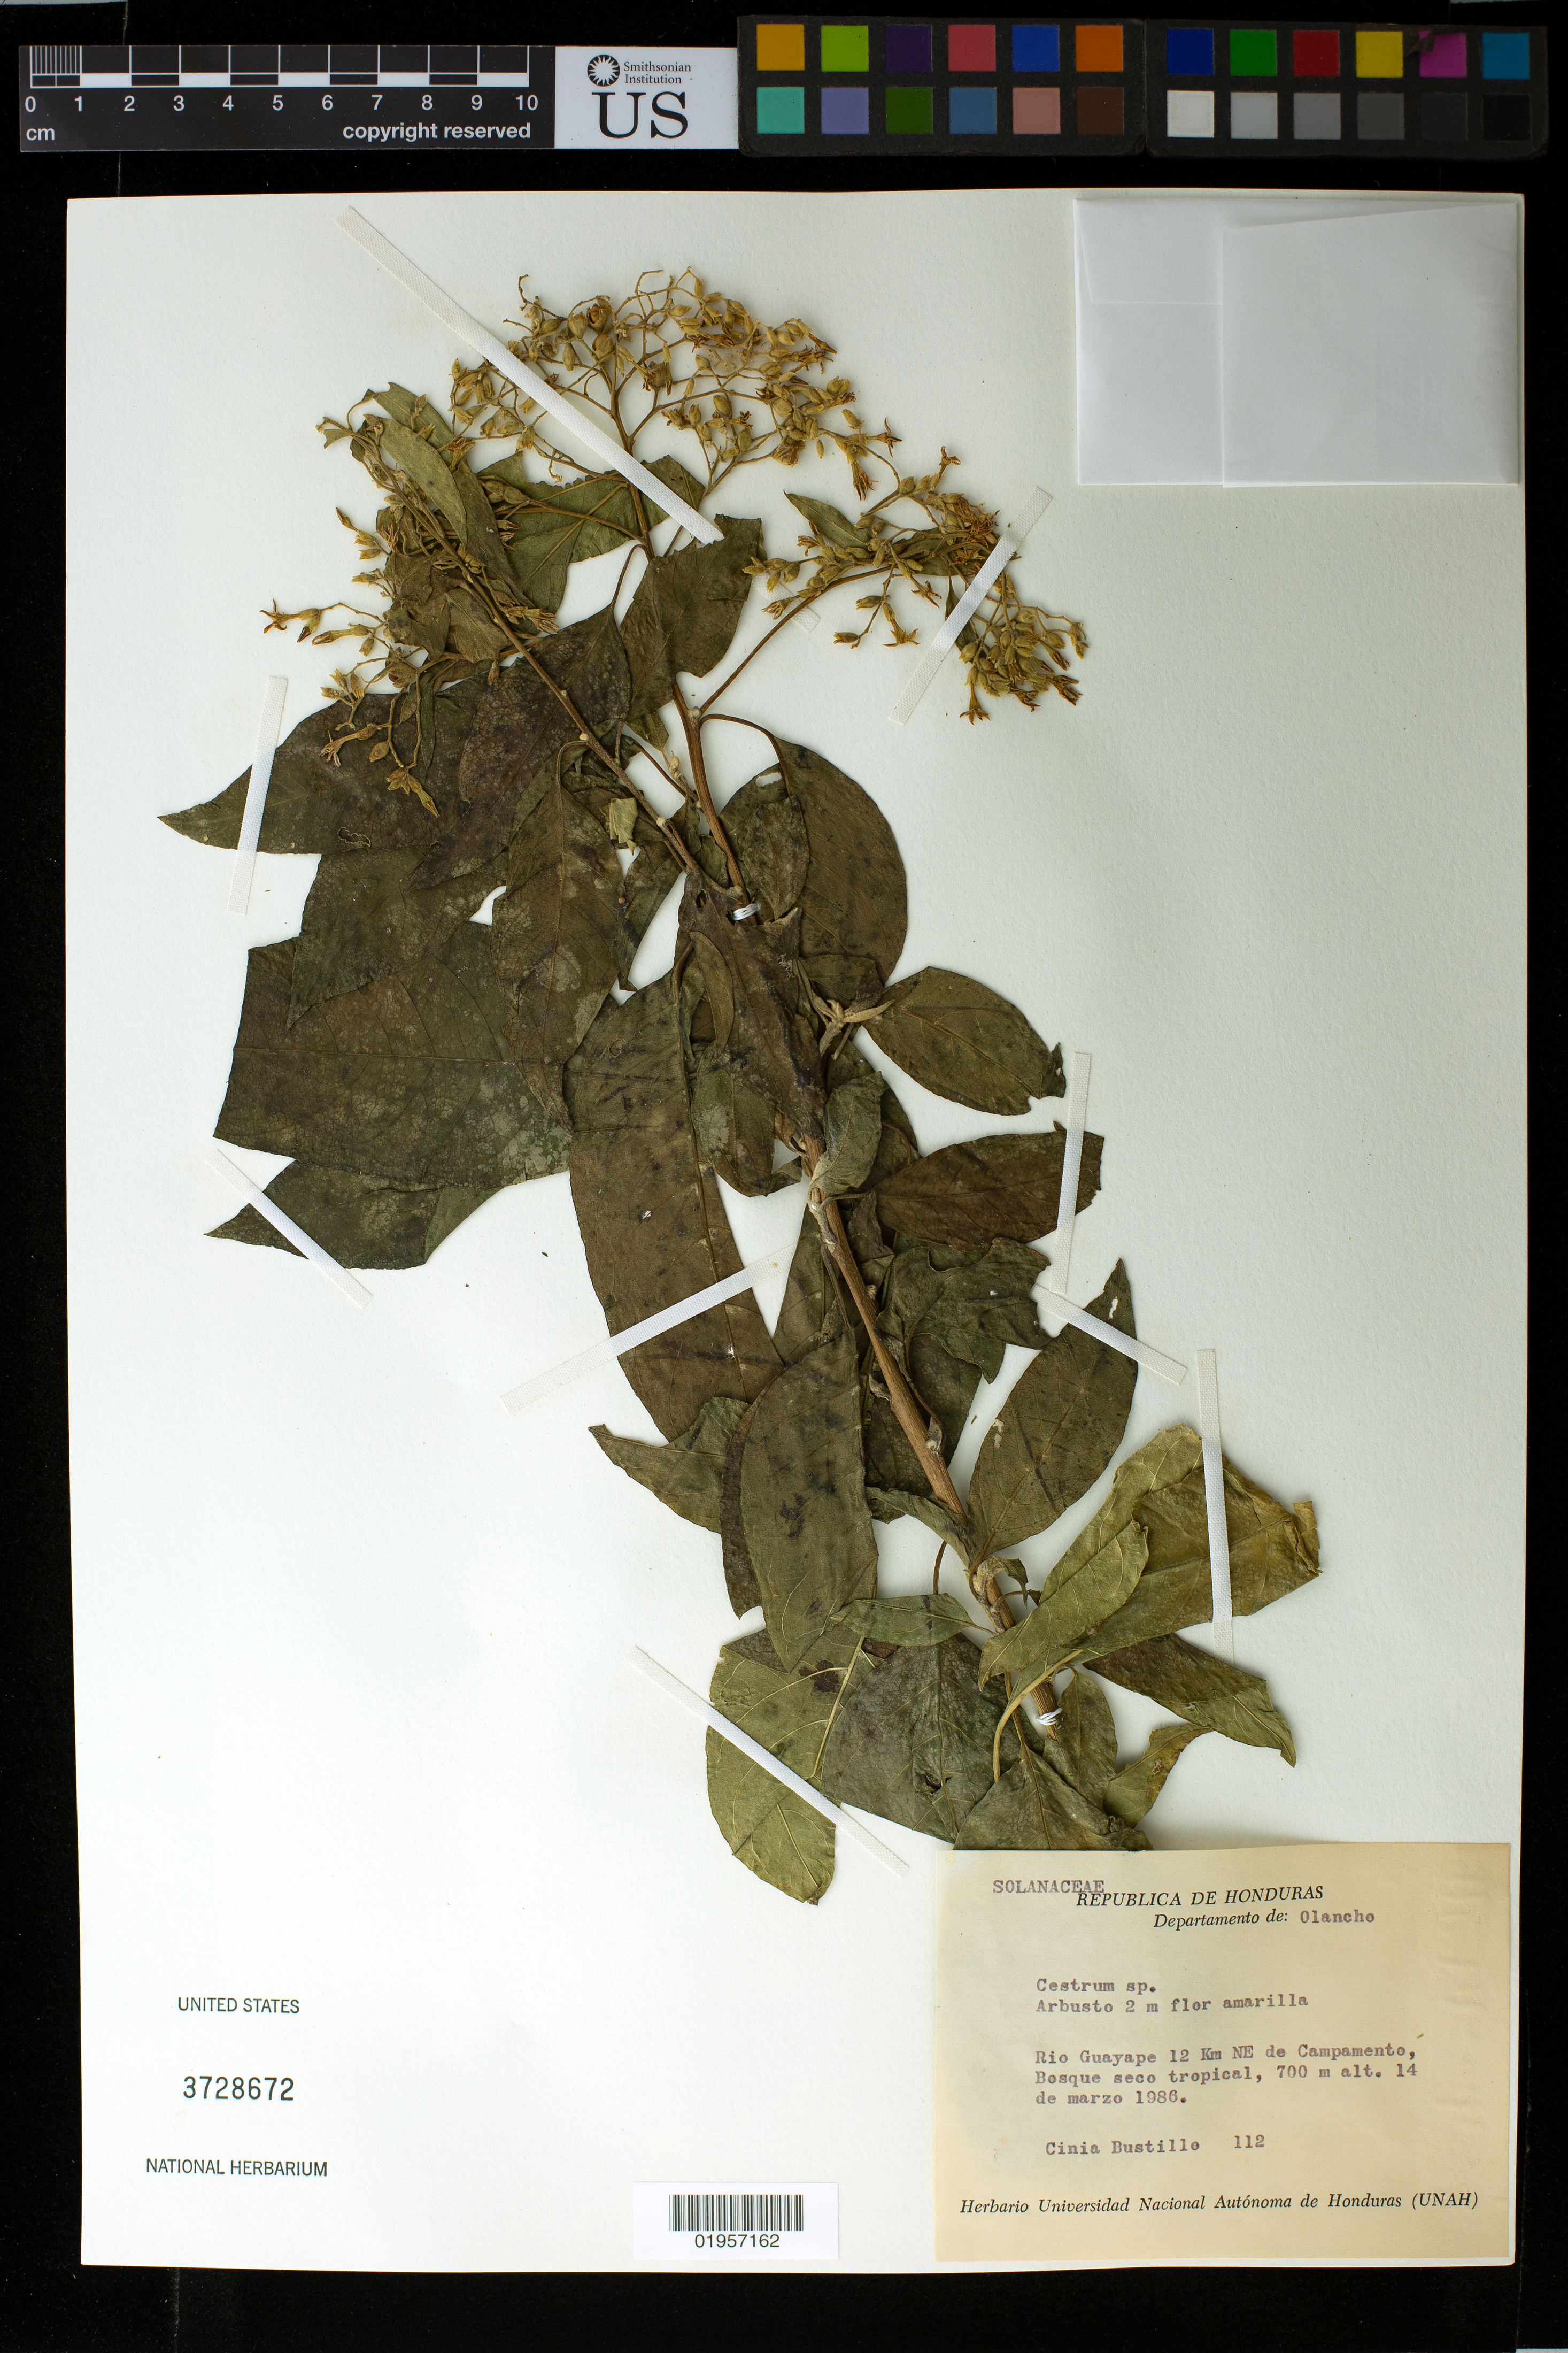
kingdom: Plantae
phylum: Tracheophyta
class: Magnoliopsida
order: Solanales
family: Solanaceae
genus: Cestrum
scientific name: Cestrum dumetorum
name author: Schltdl.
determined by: Strong, Mark T., (BOT), Smithsonian Institution - National Museum of Natural History (UNITED STATES)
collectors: C. Bustillo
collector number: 112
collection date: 1986-03-14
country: Honduras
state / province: Olancho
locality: Rio Guayape 12 Km NE de Campamento, Bosque seco tropical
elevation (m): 700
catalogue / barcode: US 3728672